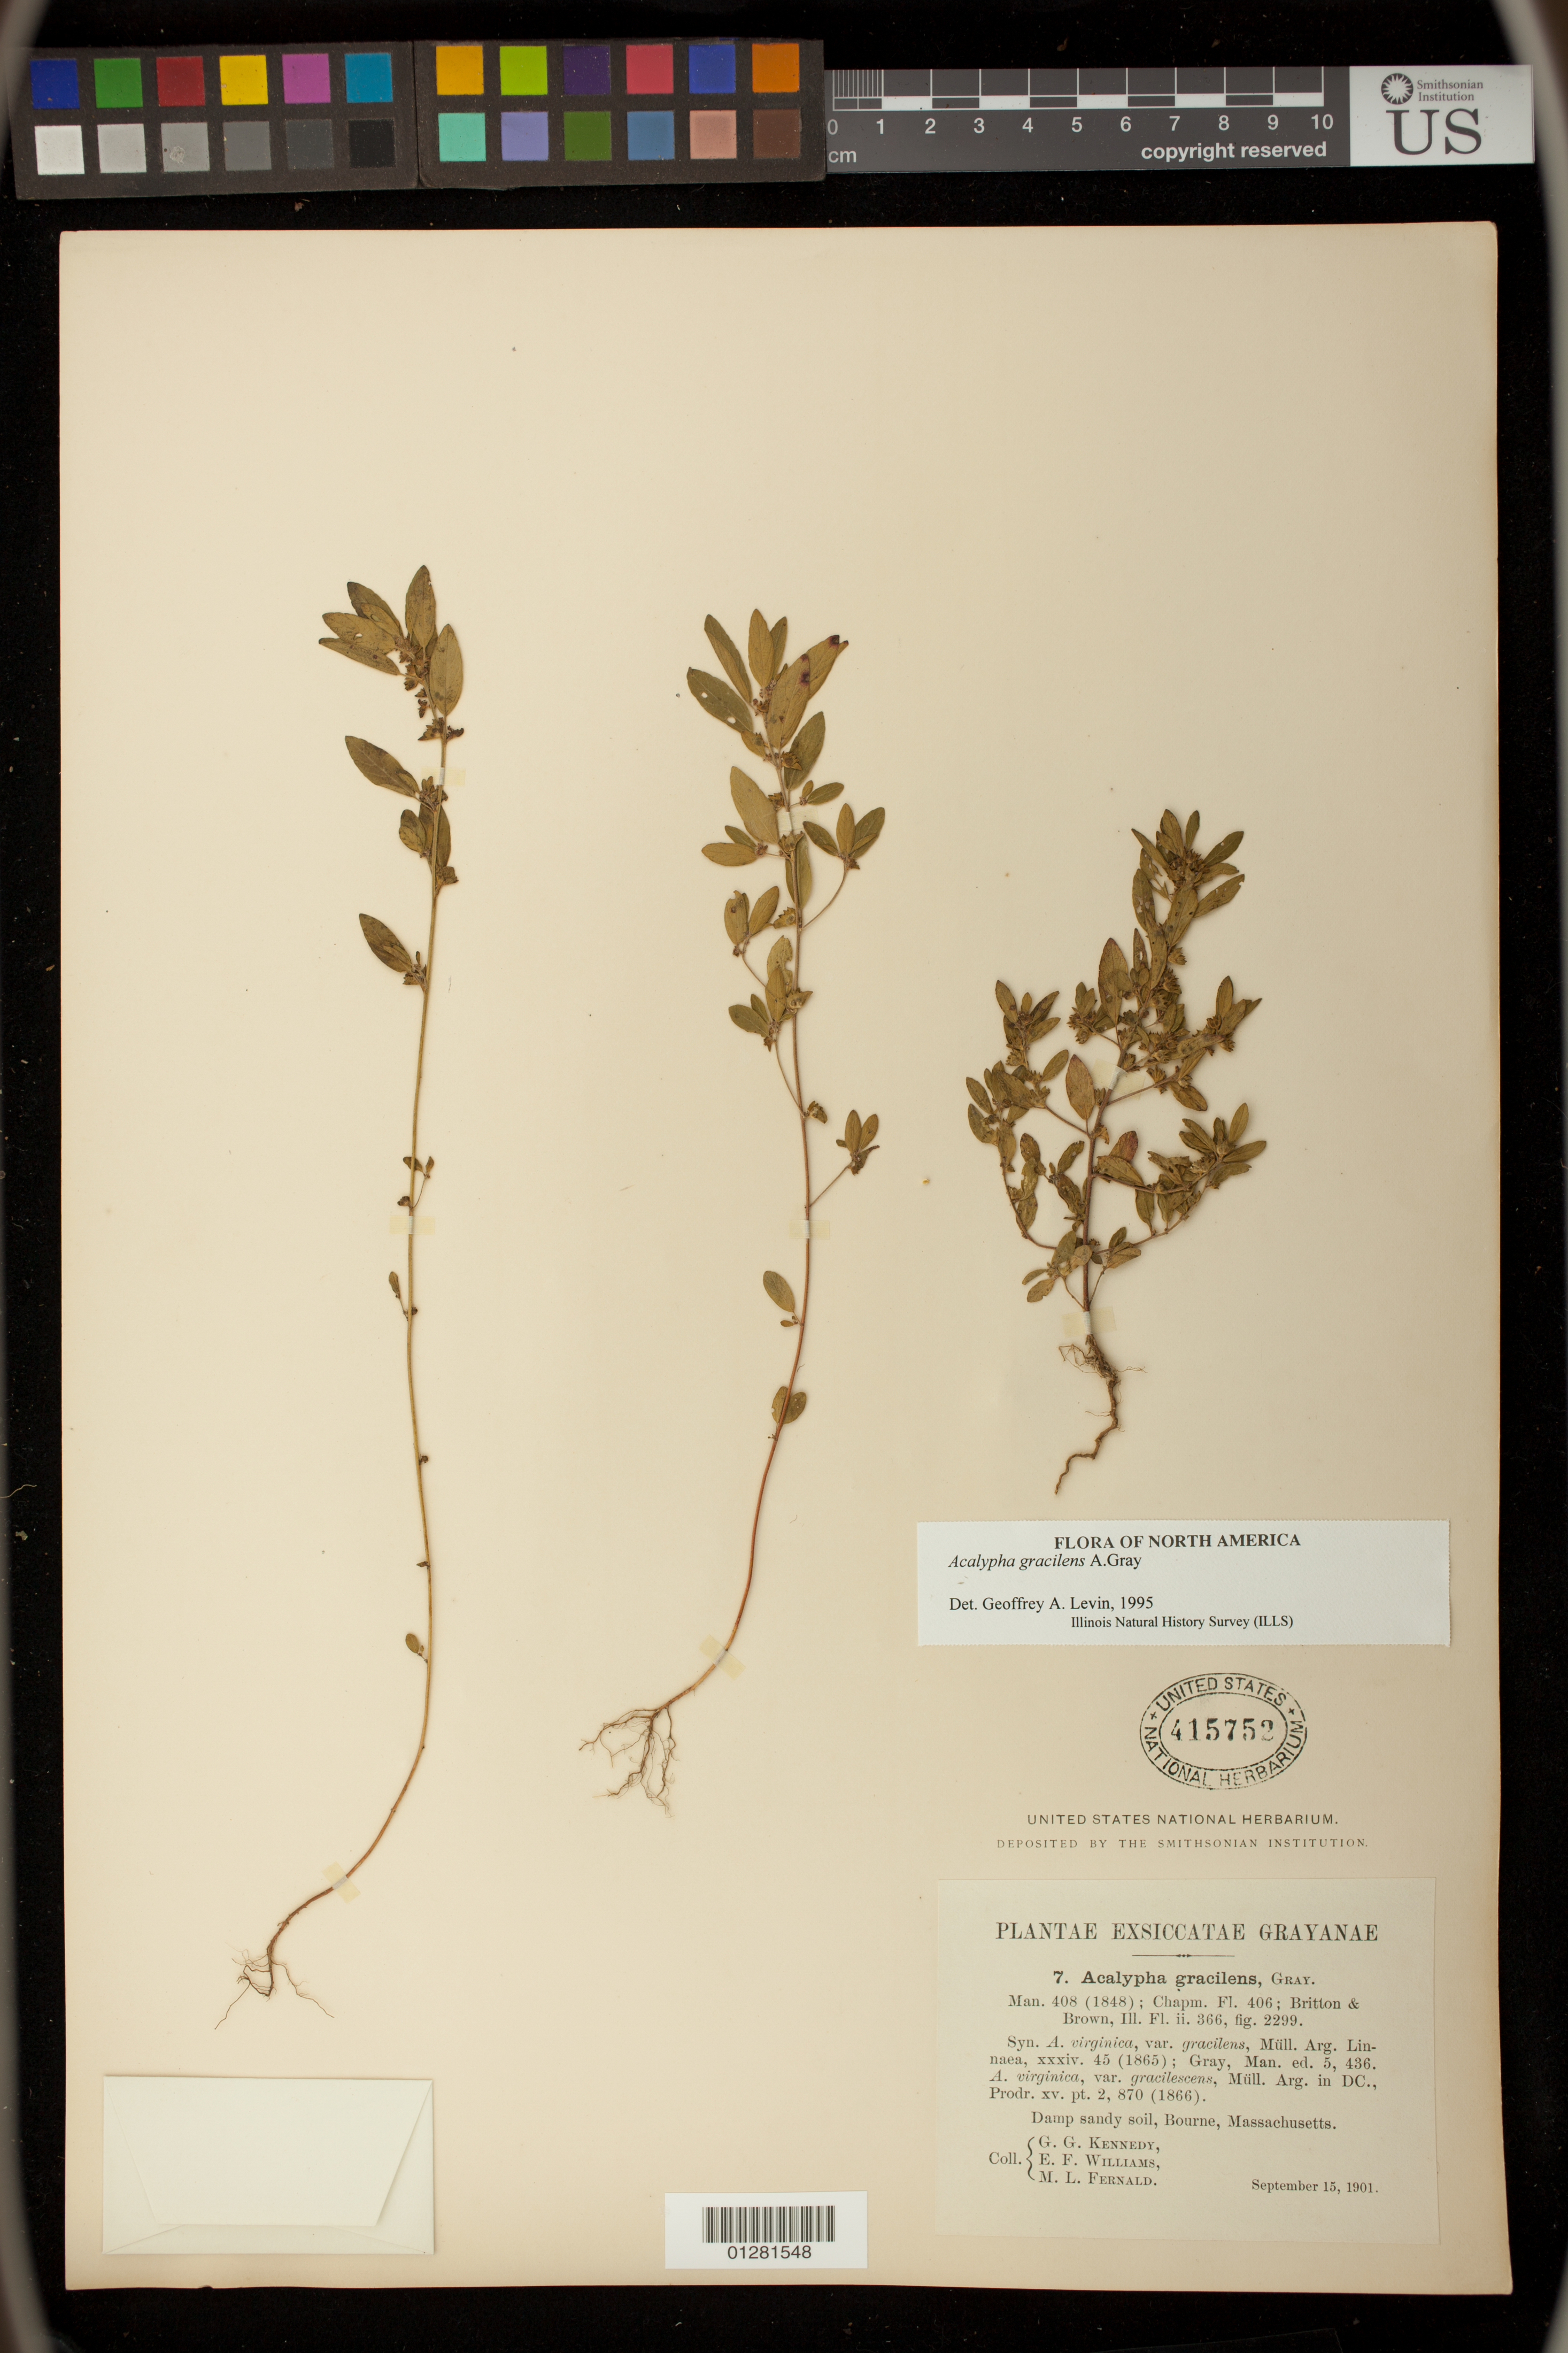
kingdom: Plantae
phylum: Tracheophyta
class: Magnoliopsida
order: Malpighiales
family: Euphorbiaceae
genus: Acalypha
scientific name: Acalypha gracilens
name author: A. Gray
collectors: G. Kennedy, E. F. Williams & M. L. Fernald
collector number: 7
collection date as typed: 15 Sep 1901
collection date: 1901-09-15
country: United States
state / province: Massachusetts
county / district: Barnstable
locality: Bourne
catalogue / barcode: US 415752